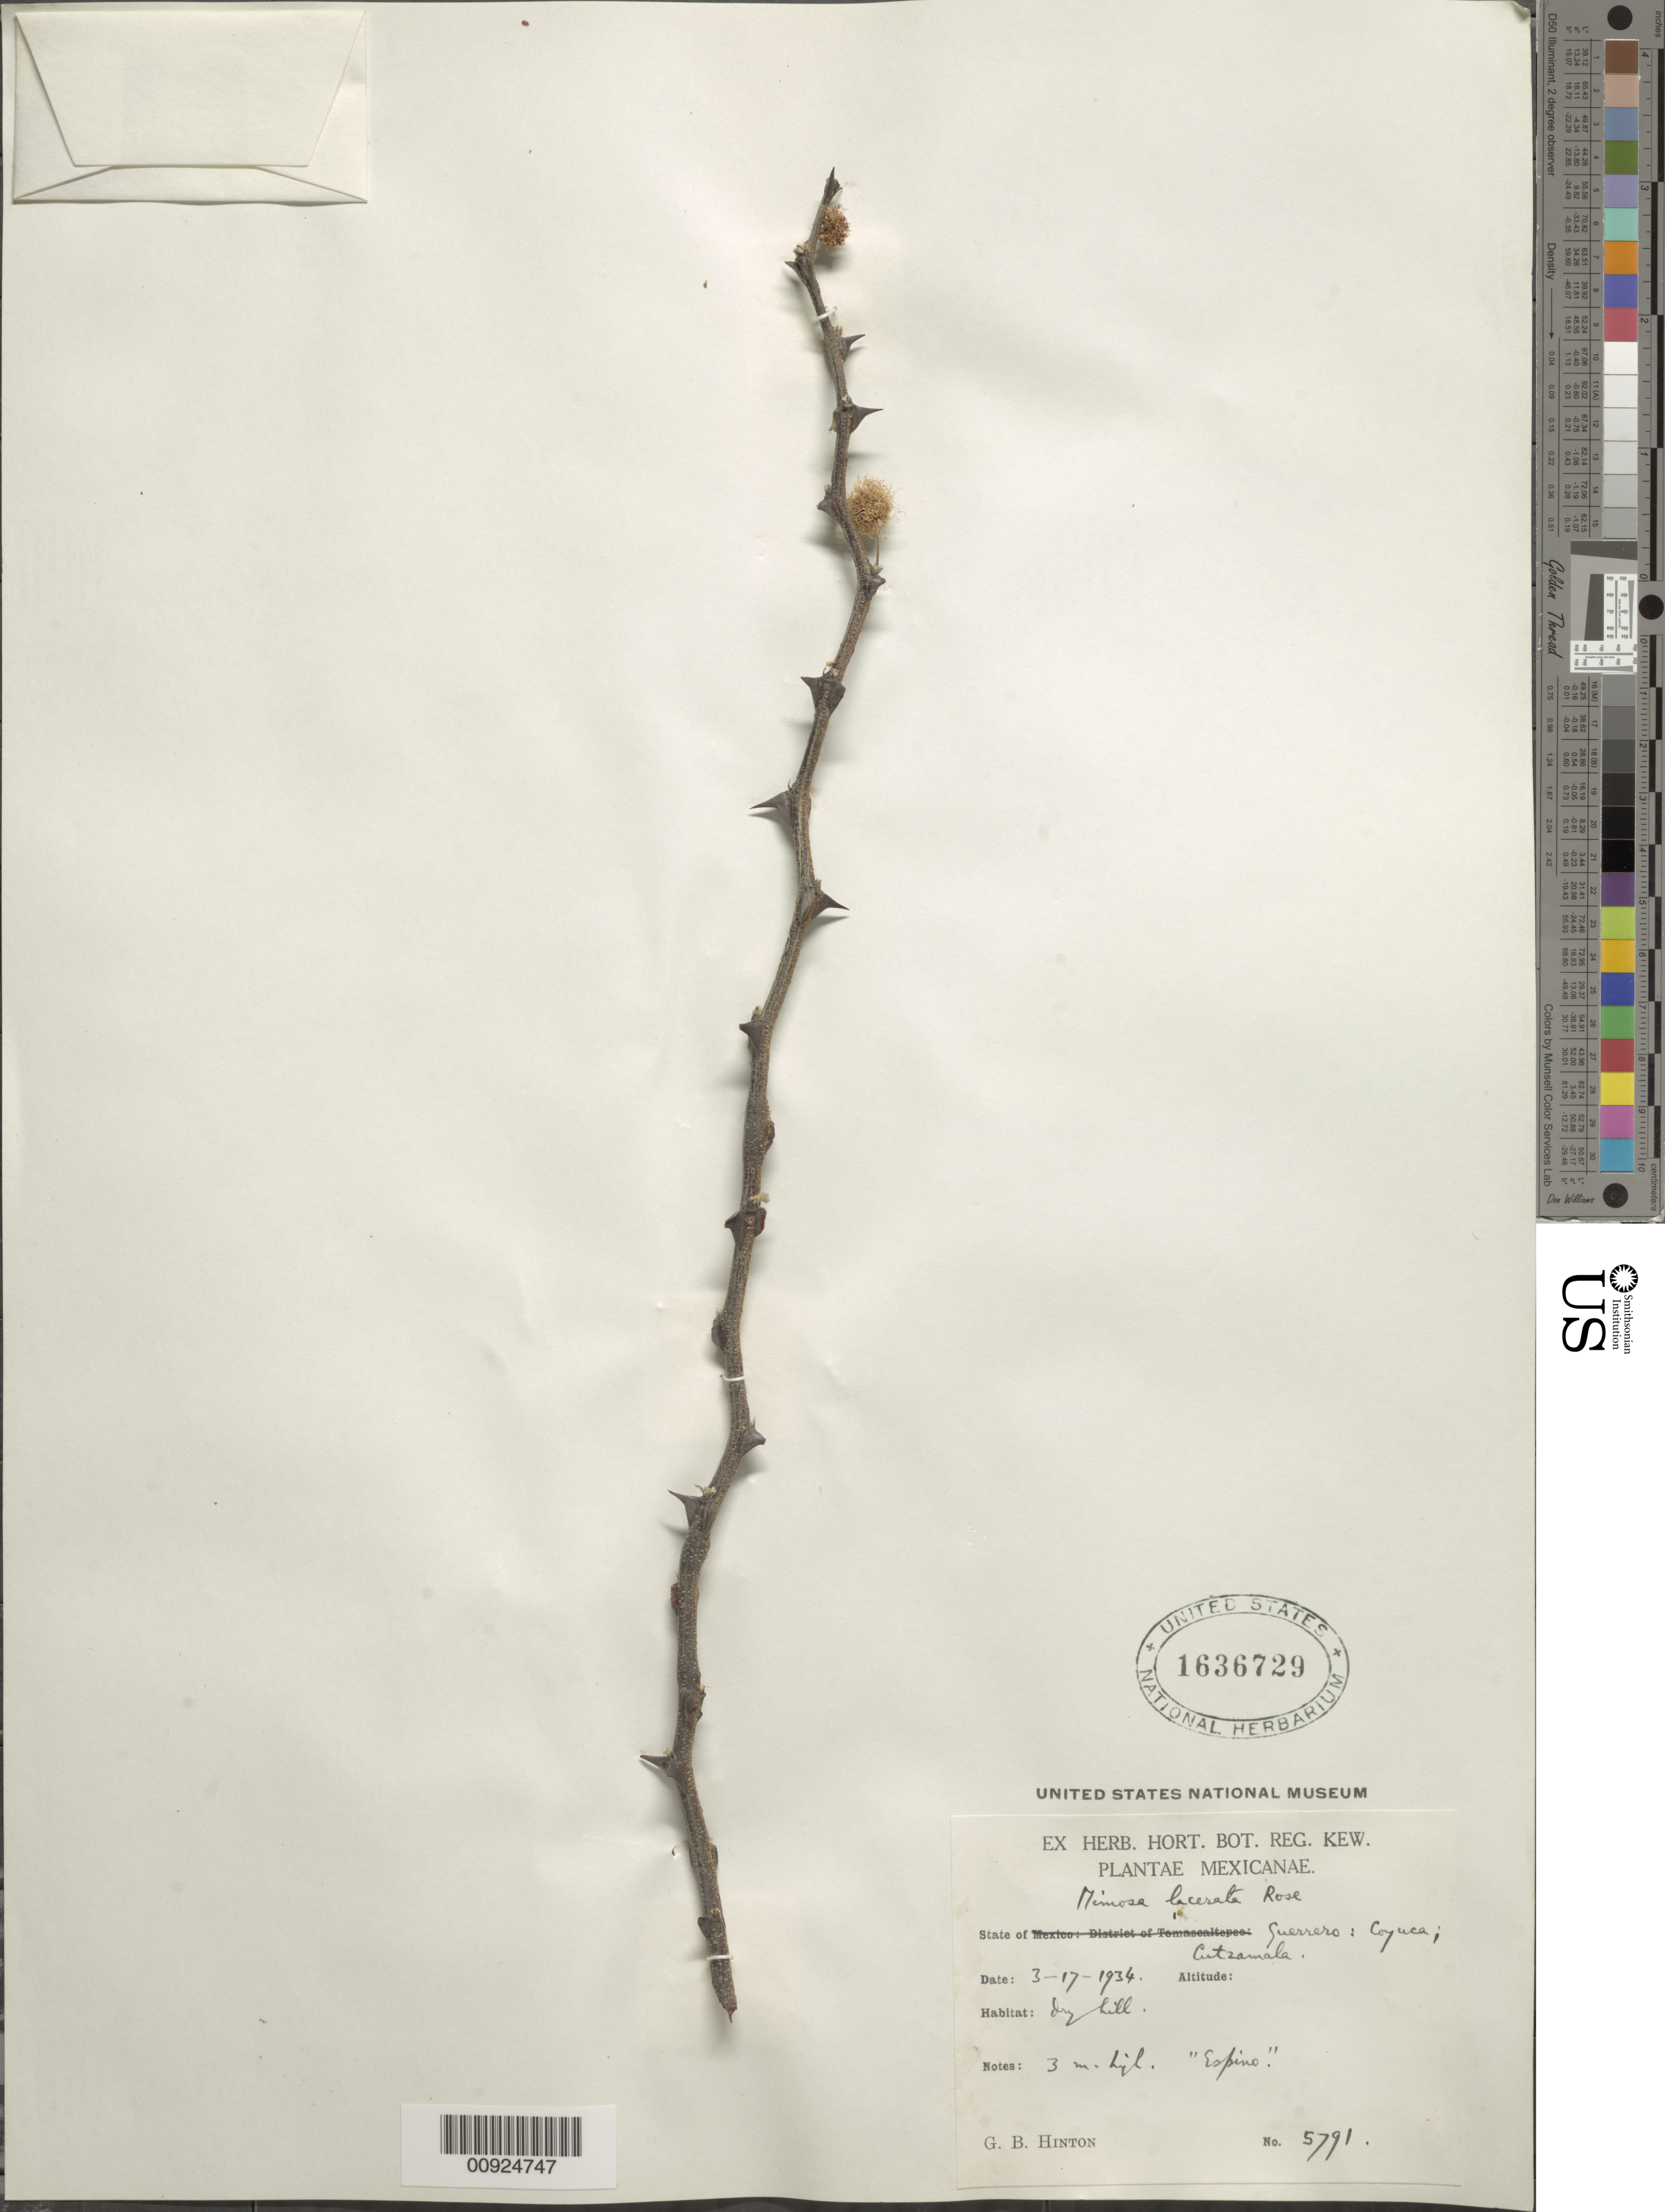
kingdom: Plantae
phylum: Tracheophyta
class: Magnoliopsida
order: Fabales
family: Fabaceae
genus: Mimosa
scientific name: Mimosa lacerata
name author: Rose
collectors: G. B. Hinton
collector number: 5791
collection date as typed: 17 Mar 1934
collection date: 1934-03-17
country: Mexico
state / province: Guerrero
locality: State of Guerrero: Coyuca; Cutzamala.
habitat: Dry hill.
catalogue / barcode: US 1636729